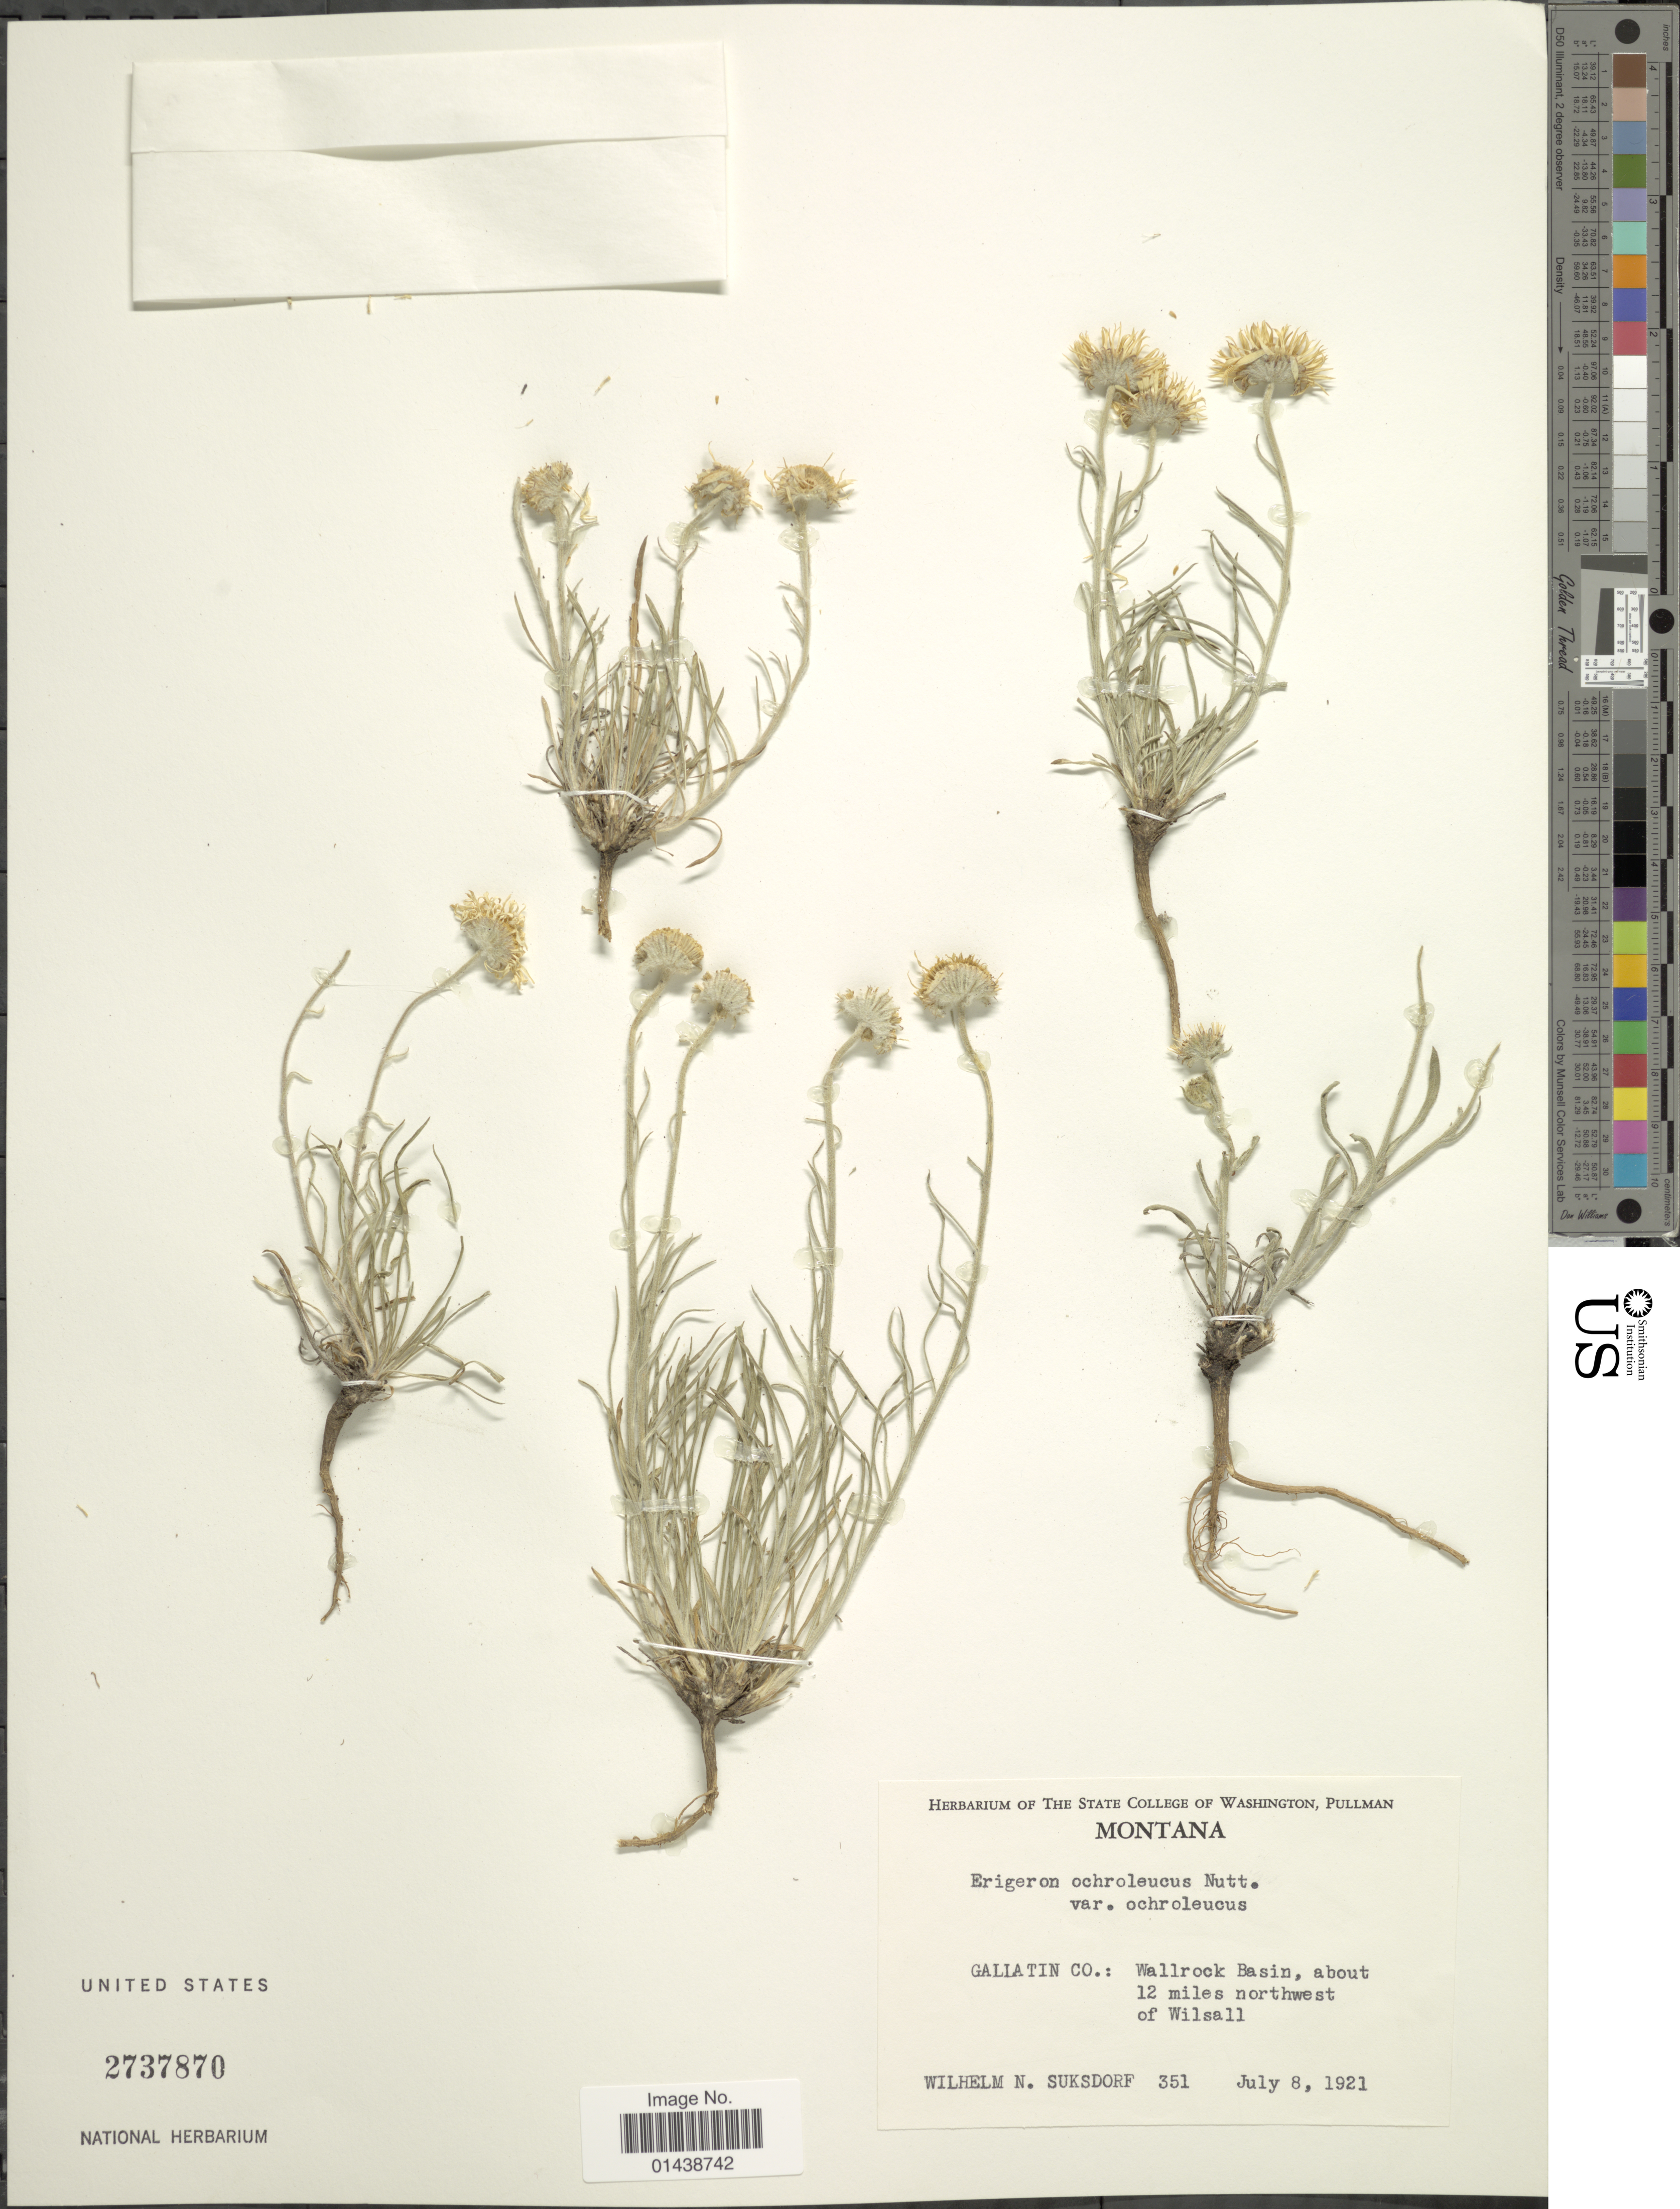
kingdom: Plantae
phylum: Tracheophyta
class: Magnoliopsida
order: Asterales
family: Asteraceae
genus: Erigeron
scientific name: Erigeron ochroleucus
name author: Nutt.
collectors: W. N. Suksdorf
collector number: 351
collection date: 1921-07-08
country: United States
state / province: Montana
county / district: Gallatin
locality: Wallrock Basin, about 12 miles NW of Wilsall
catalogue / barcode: US 2737870